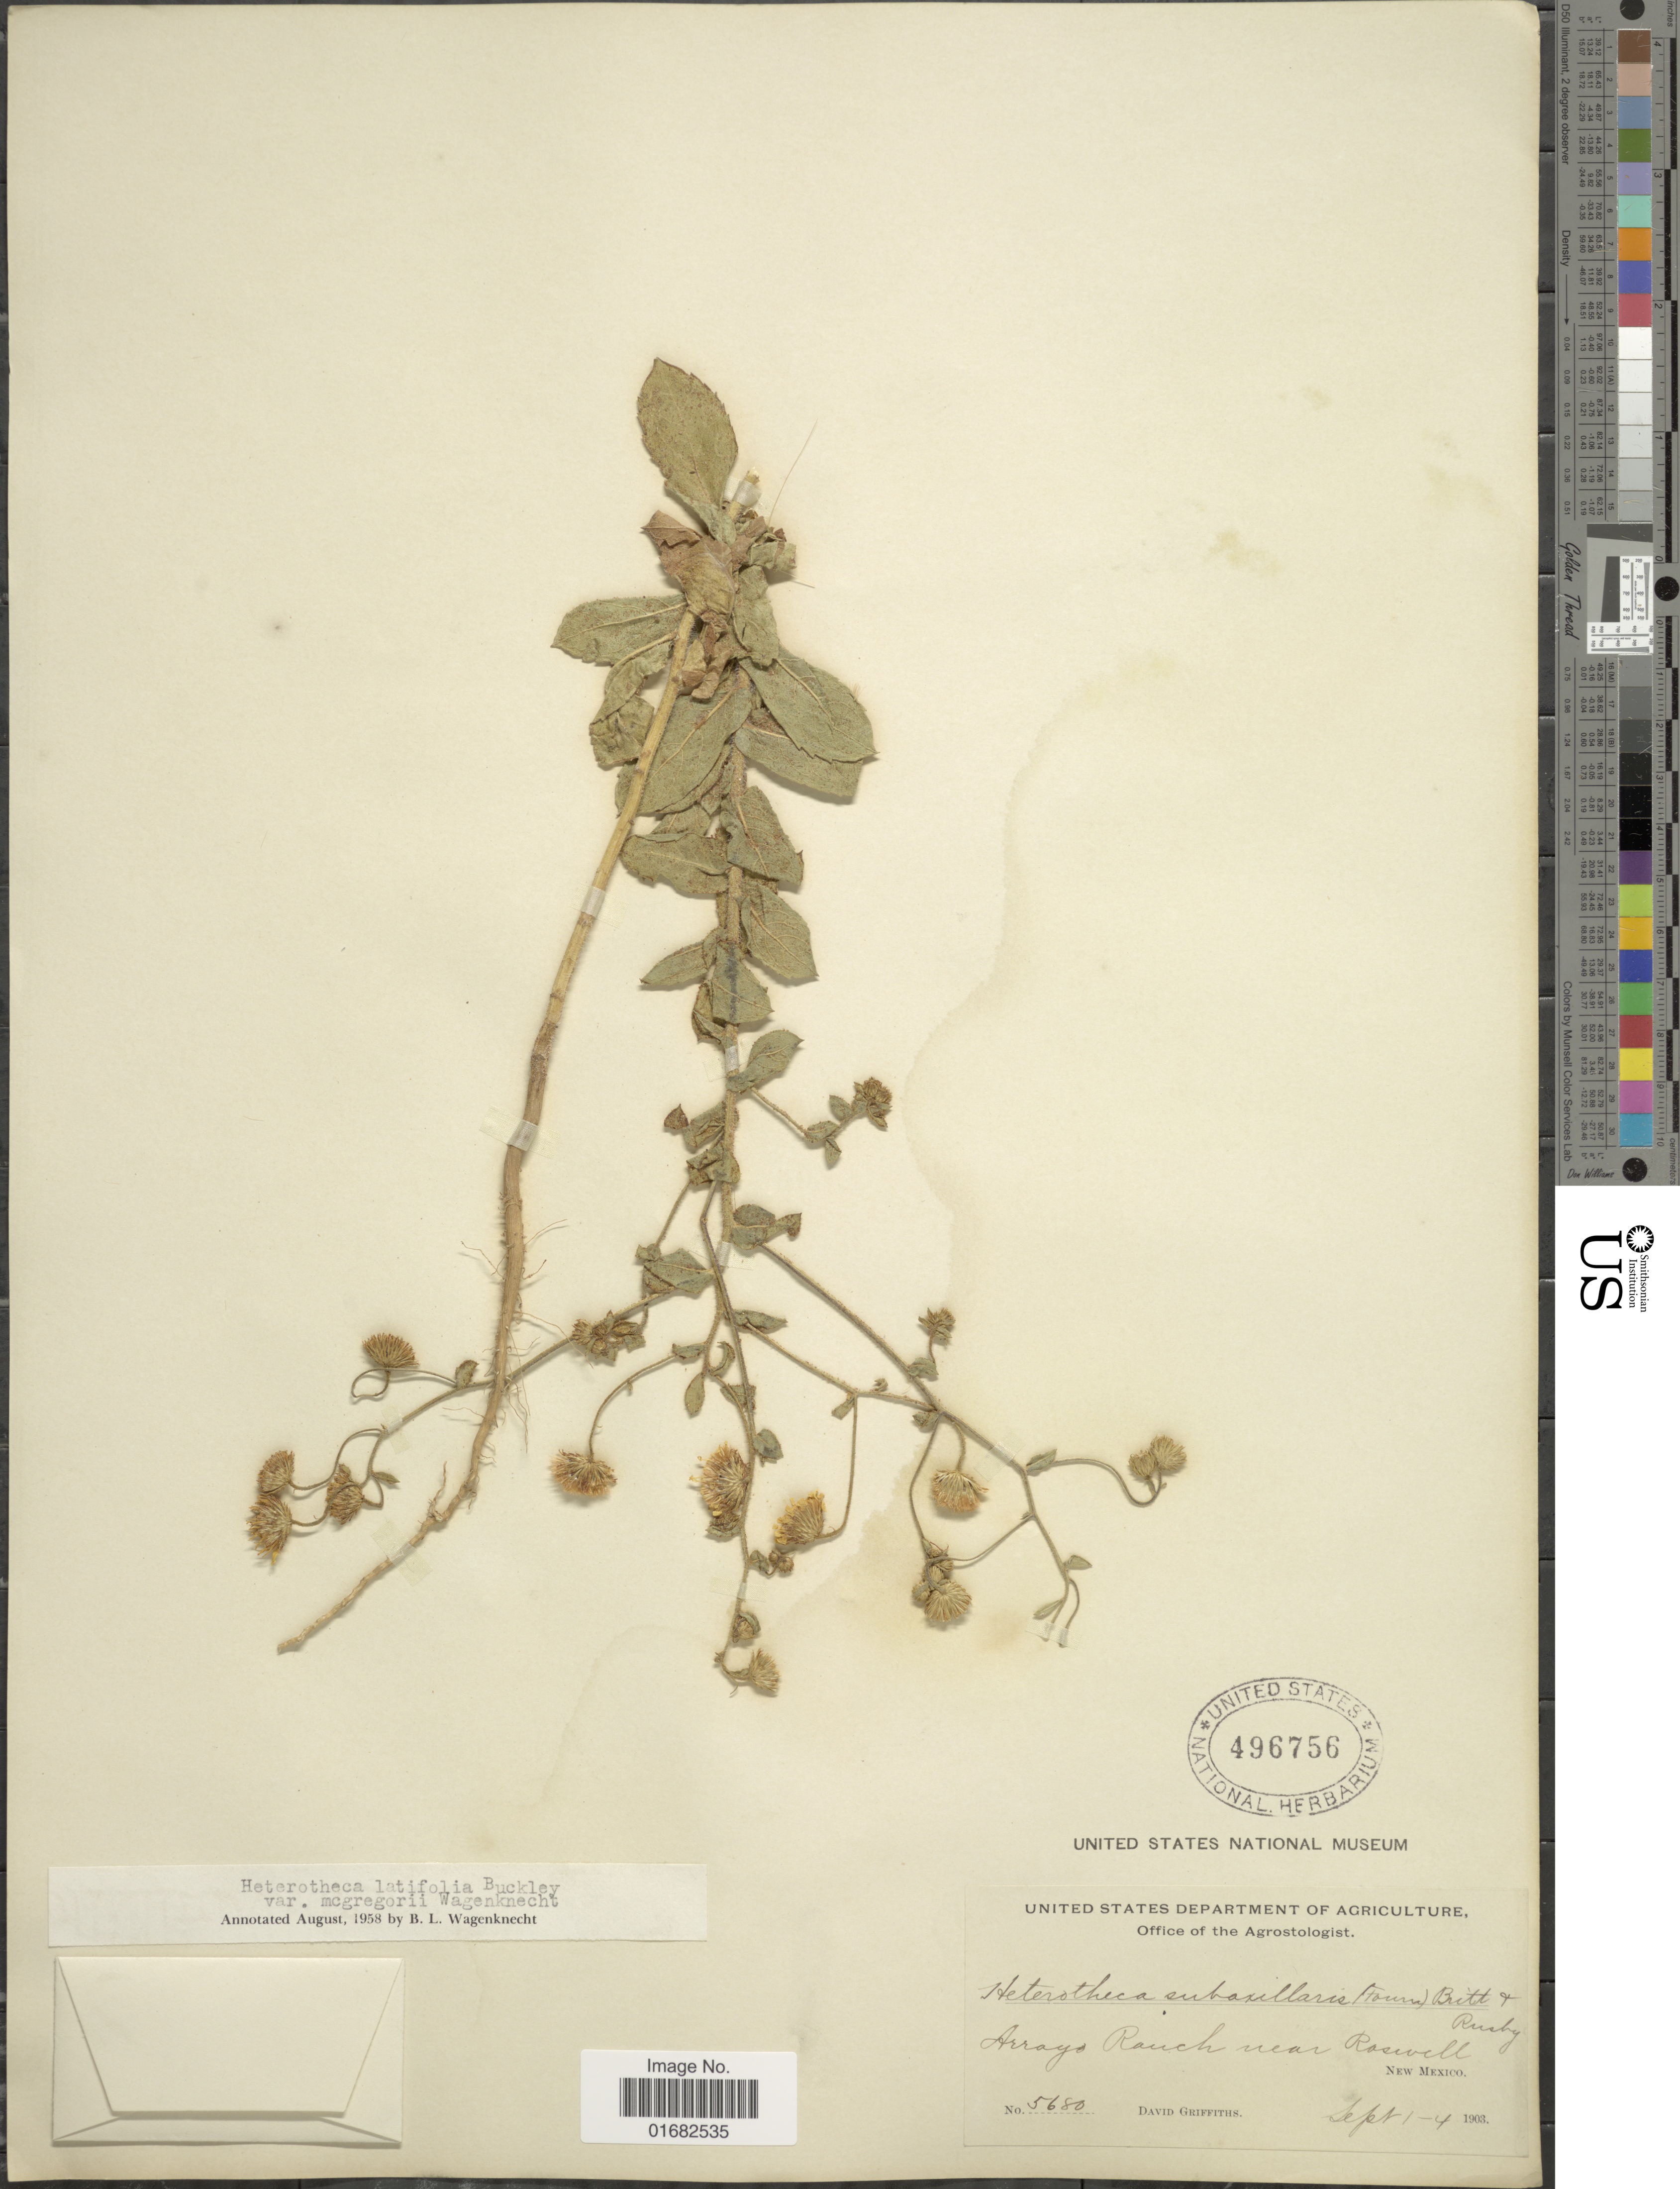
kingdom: Plantae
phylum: Tracheophyta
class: Magnoliopsida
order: Asterales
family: Asteraceae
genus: Heterotheca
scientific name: Heterotheca latifolia var. macgregoris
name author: B. Wagenkn.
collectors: D. Griffiths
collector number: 5680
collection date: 1903-09-01/1903-09-04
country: United States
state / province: New Mexico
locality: Arroyo Ranch near Roswell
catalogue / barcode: US 496756